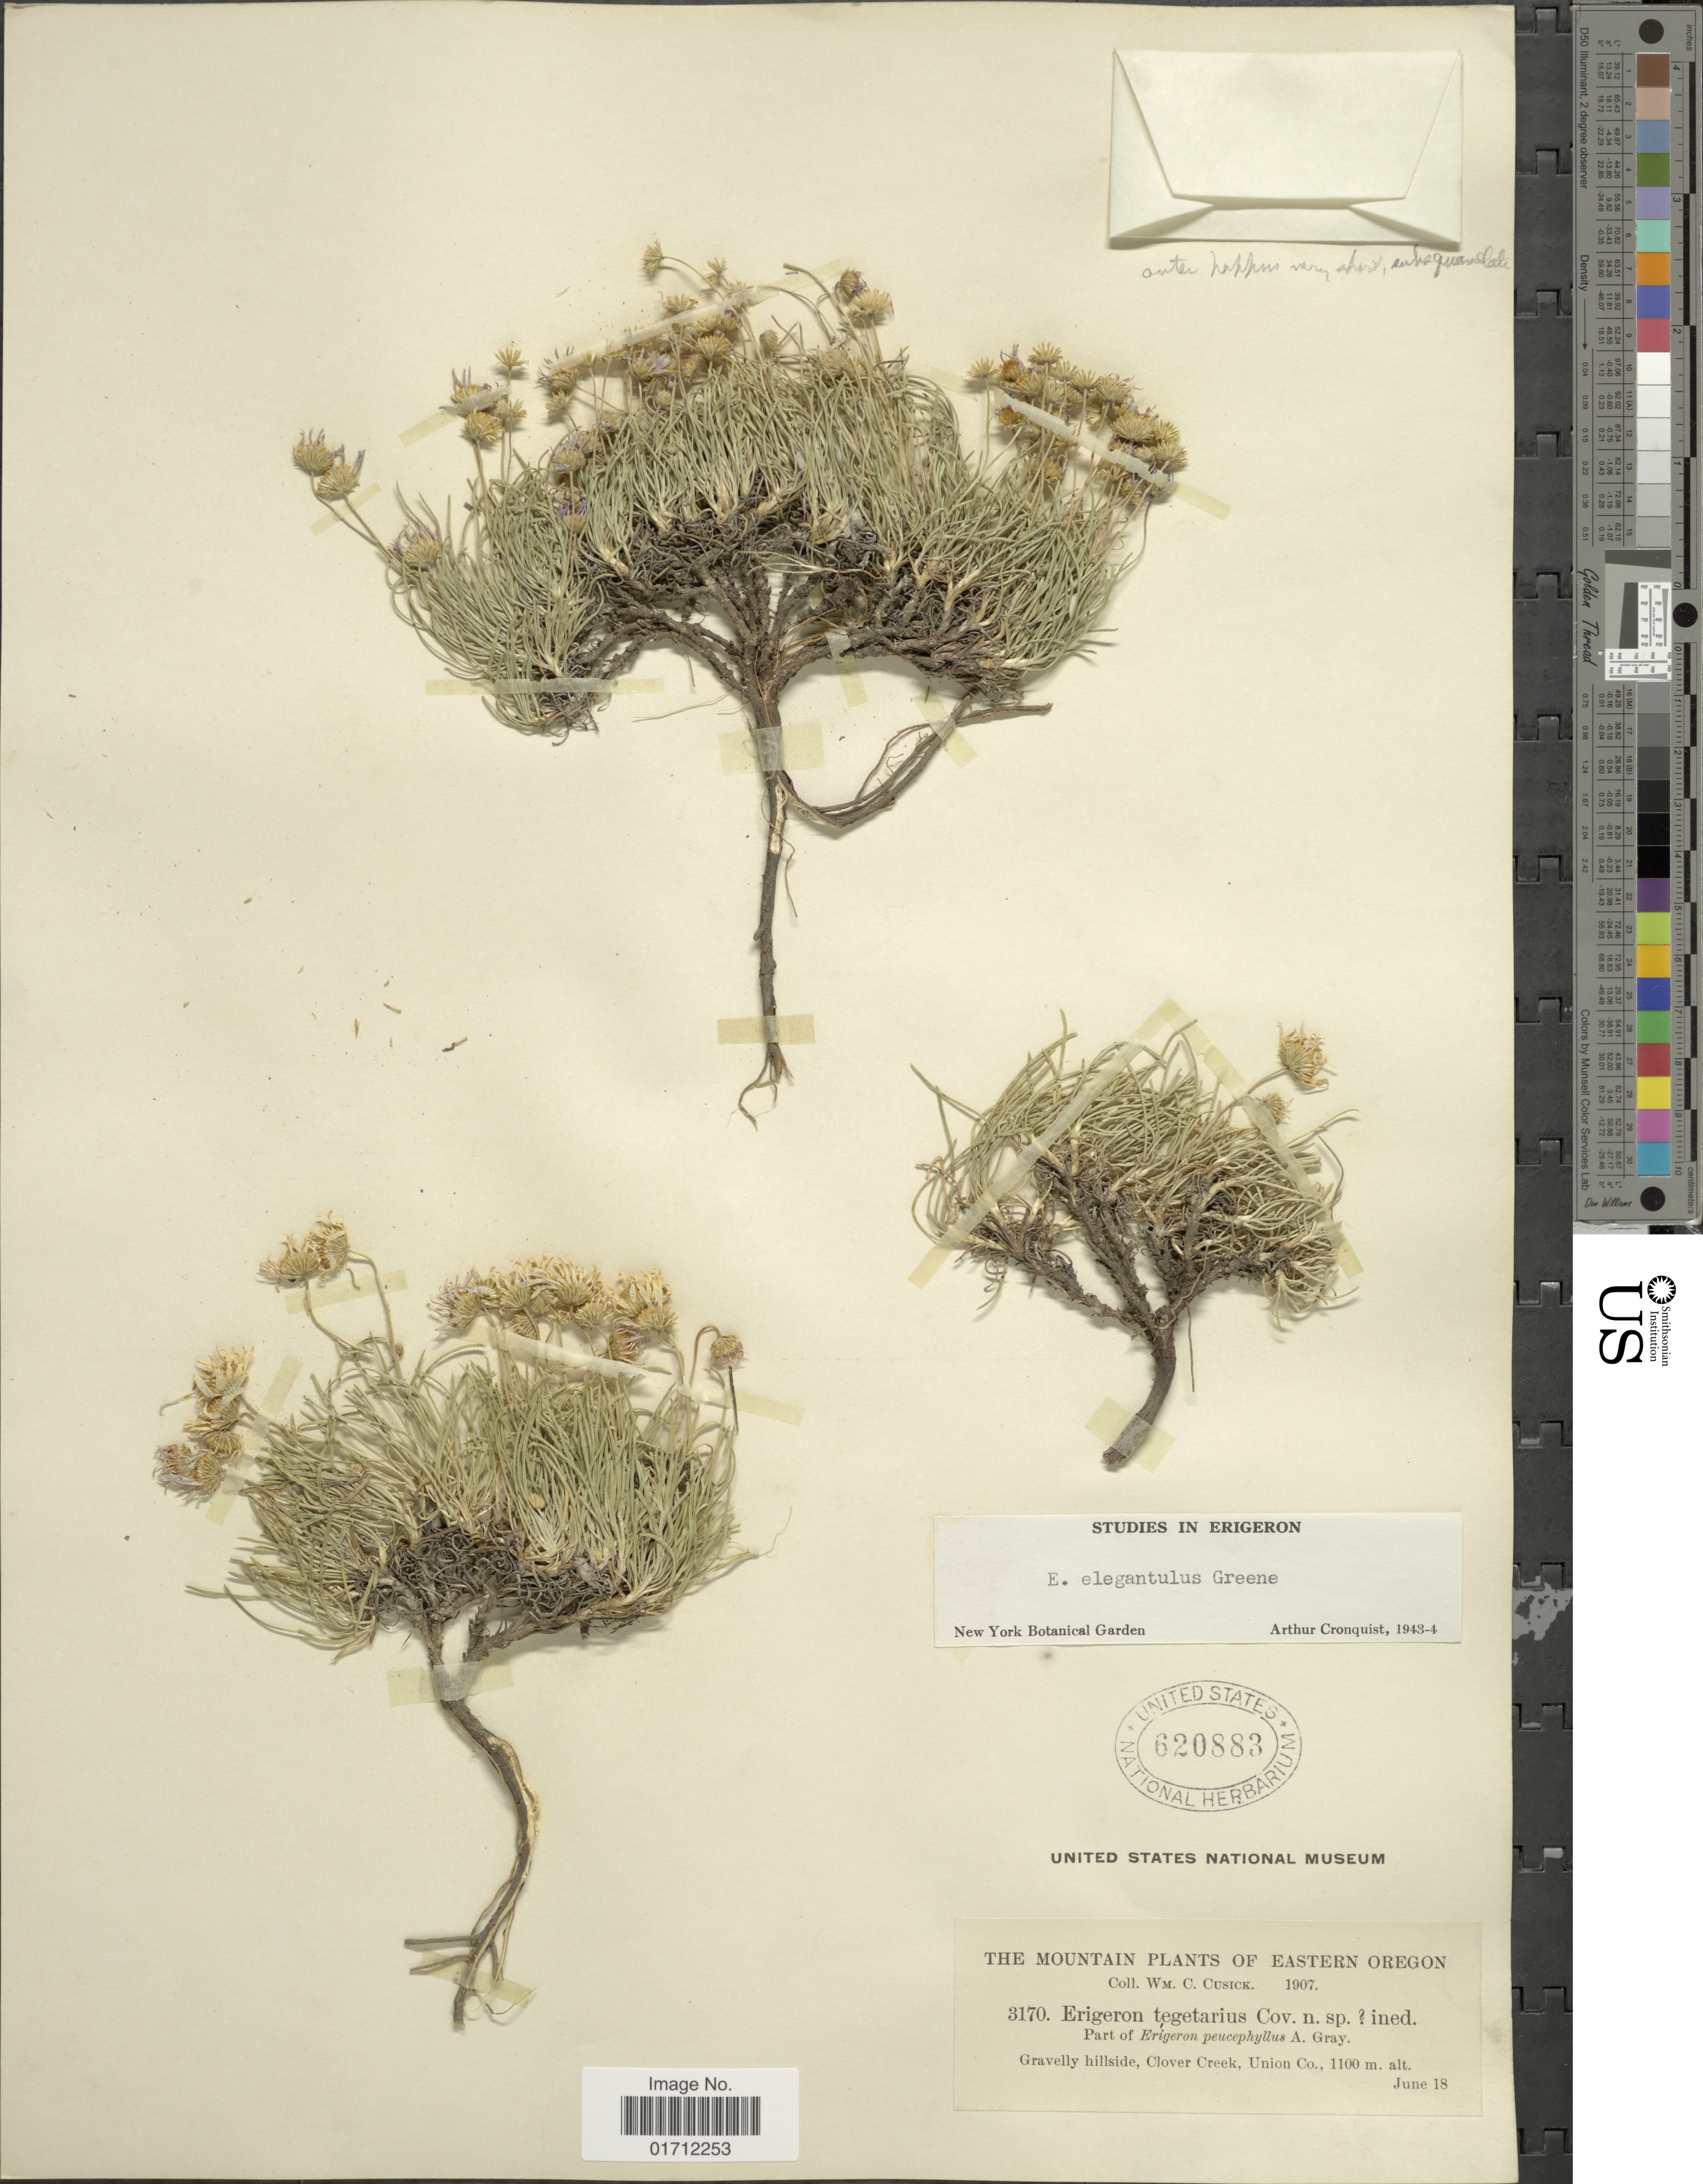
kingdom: Plantae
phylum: Tracheophyta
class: Magnoliopsida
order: Asterales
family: Asteraceae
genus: Erigeron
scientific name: Erigeron elegantulus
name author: Greene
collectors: W. C. Cusick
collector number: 3170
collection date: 1907-06-18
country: United States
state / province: Oregon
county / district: Union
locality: Easterhn Oregon, Clover Creek, Union Co.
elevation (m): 1100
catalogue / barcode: US 620883